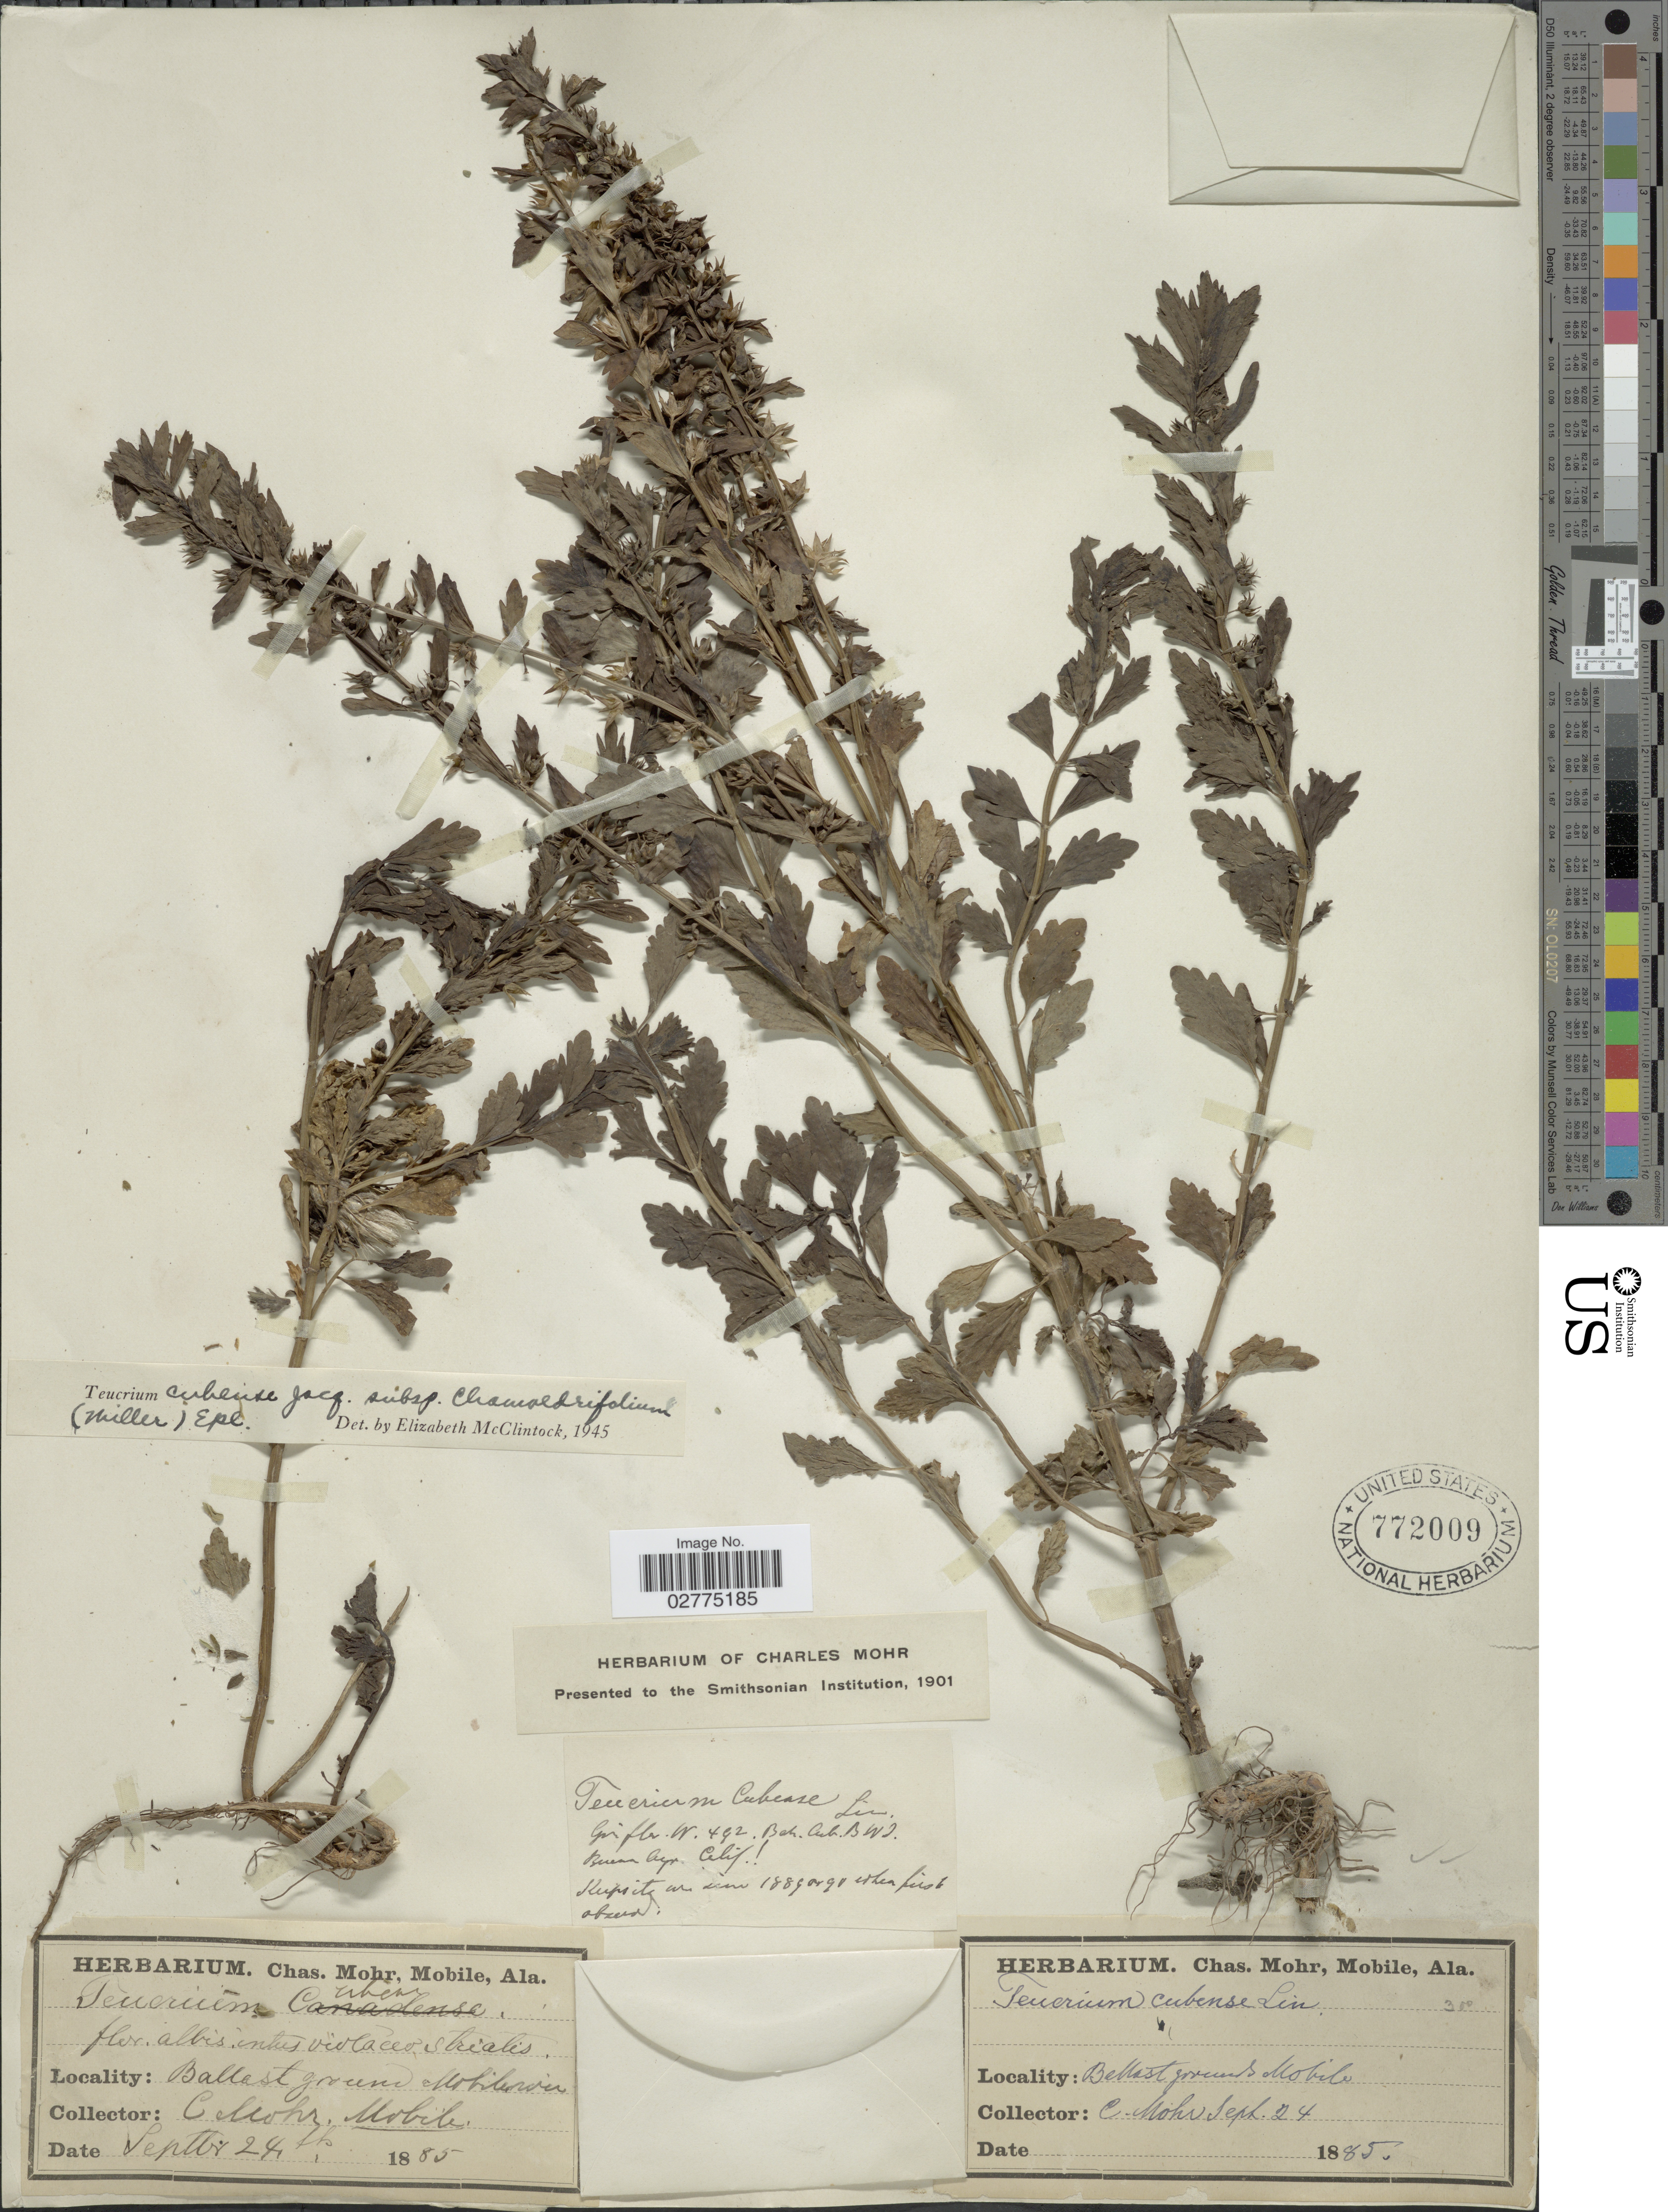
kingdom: Plantae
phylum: Tracheophyta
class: Magnoliopsida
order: Lamiales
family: Lamiaceae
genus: Teucrium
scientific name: Teucrium cubense subsp. chamaedrifolium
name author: Jacq.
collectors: Mohr, C. T. (herbarium)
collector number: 350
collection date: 1885-09-24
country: United States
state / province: Alabama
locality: Ballast ground, Mobile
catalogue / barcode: US 772009